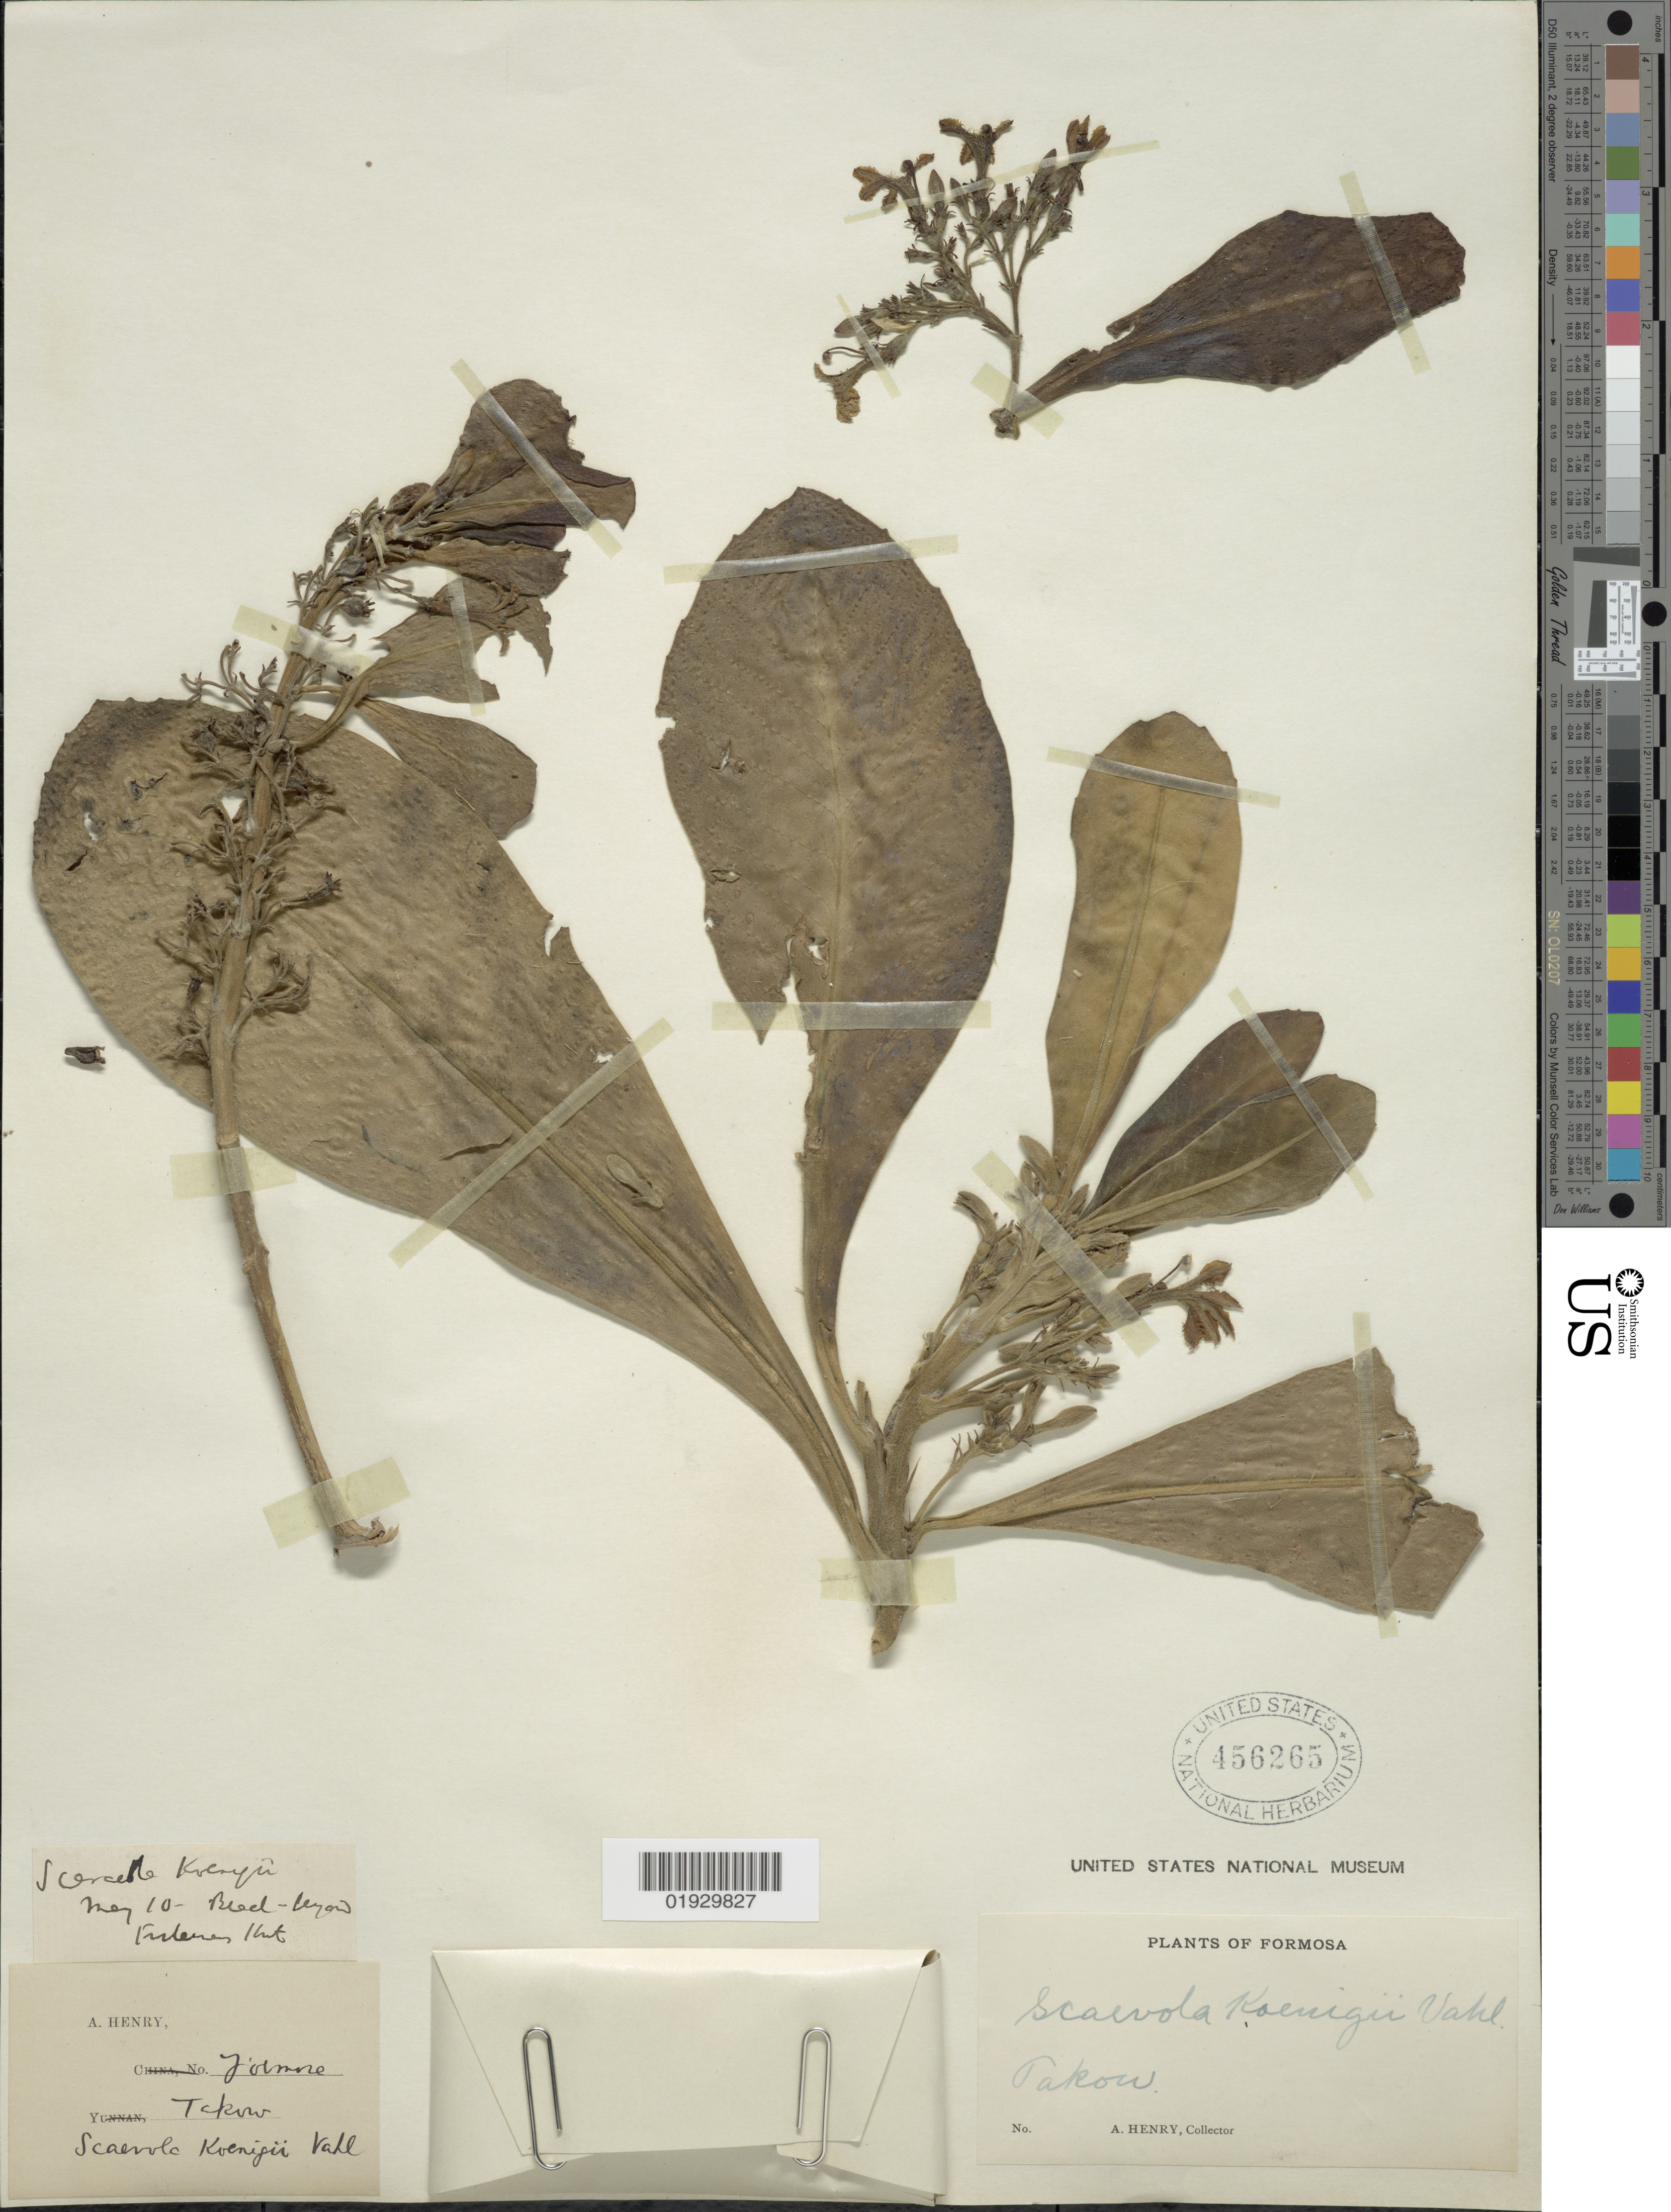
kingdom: Plantae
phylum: Tracheophyta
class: Magnoliopsida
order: Asterales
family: Goodeniaceae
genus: Scaevola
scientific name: Scaevola taccada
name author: (Gaertn.) Roxb.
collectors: A. Henry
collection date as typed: Transcribed d/m/y: /5/10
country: Taiwan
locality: Takow.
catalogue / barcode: US 456265